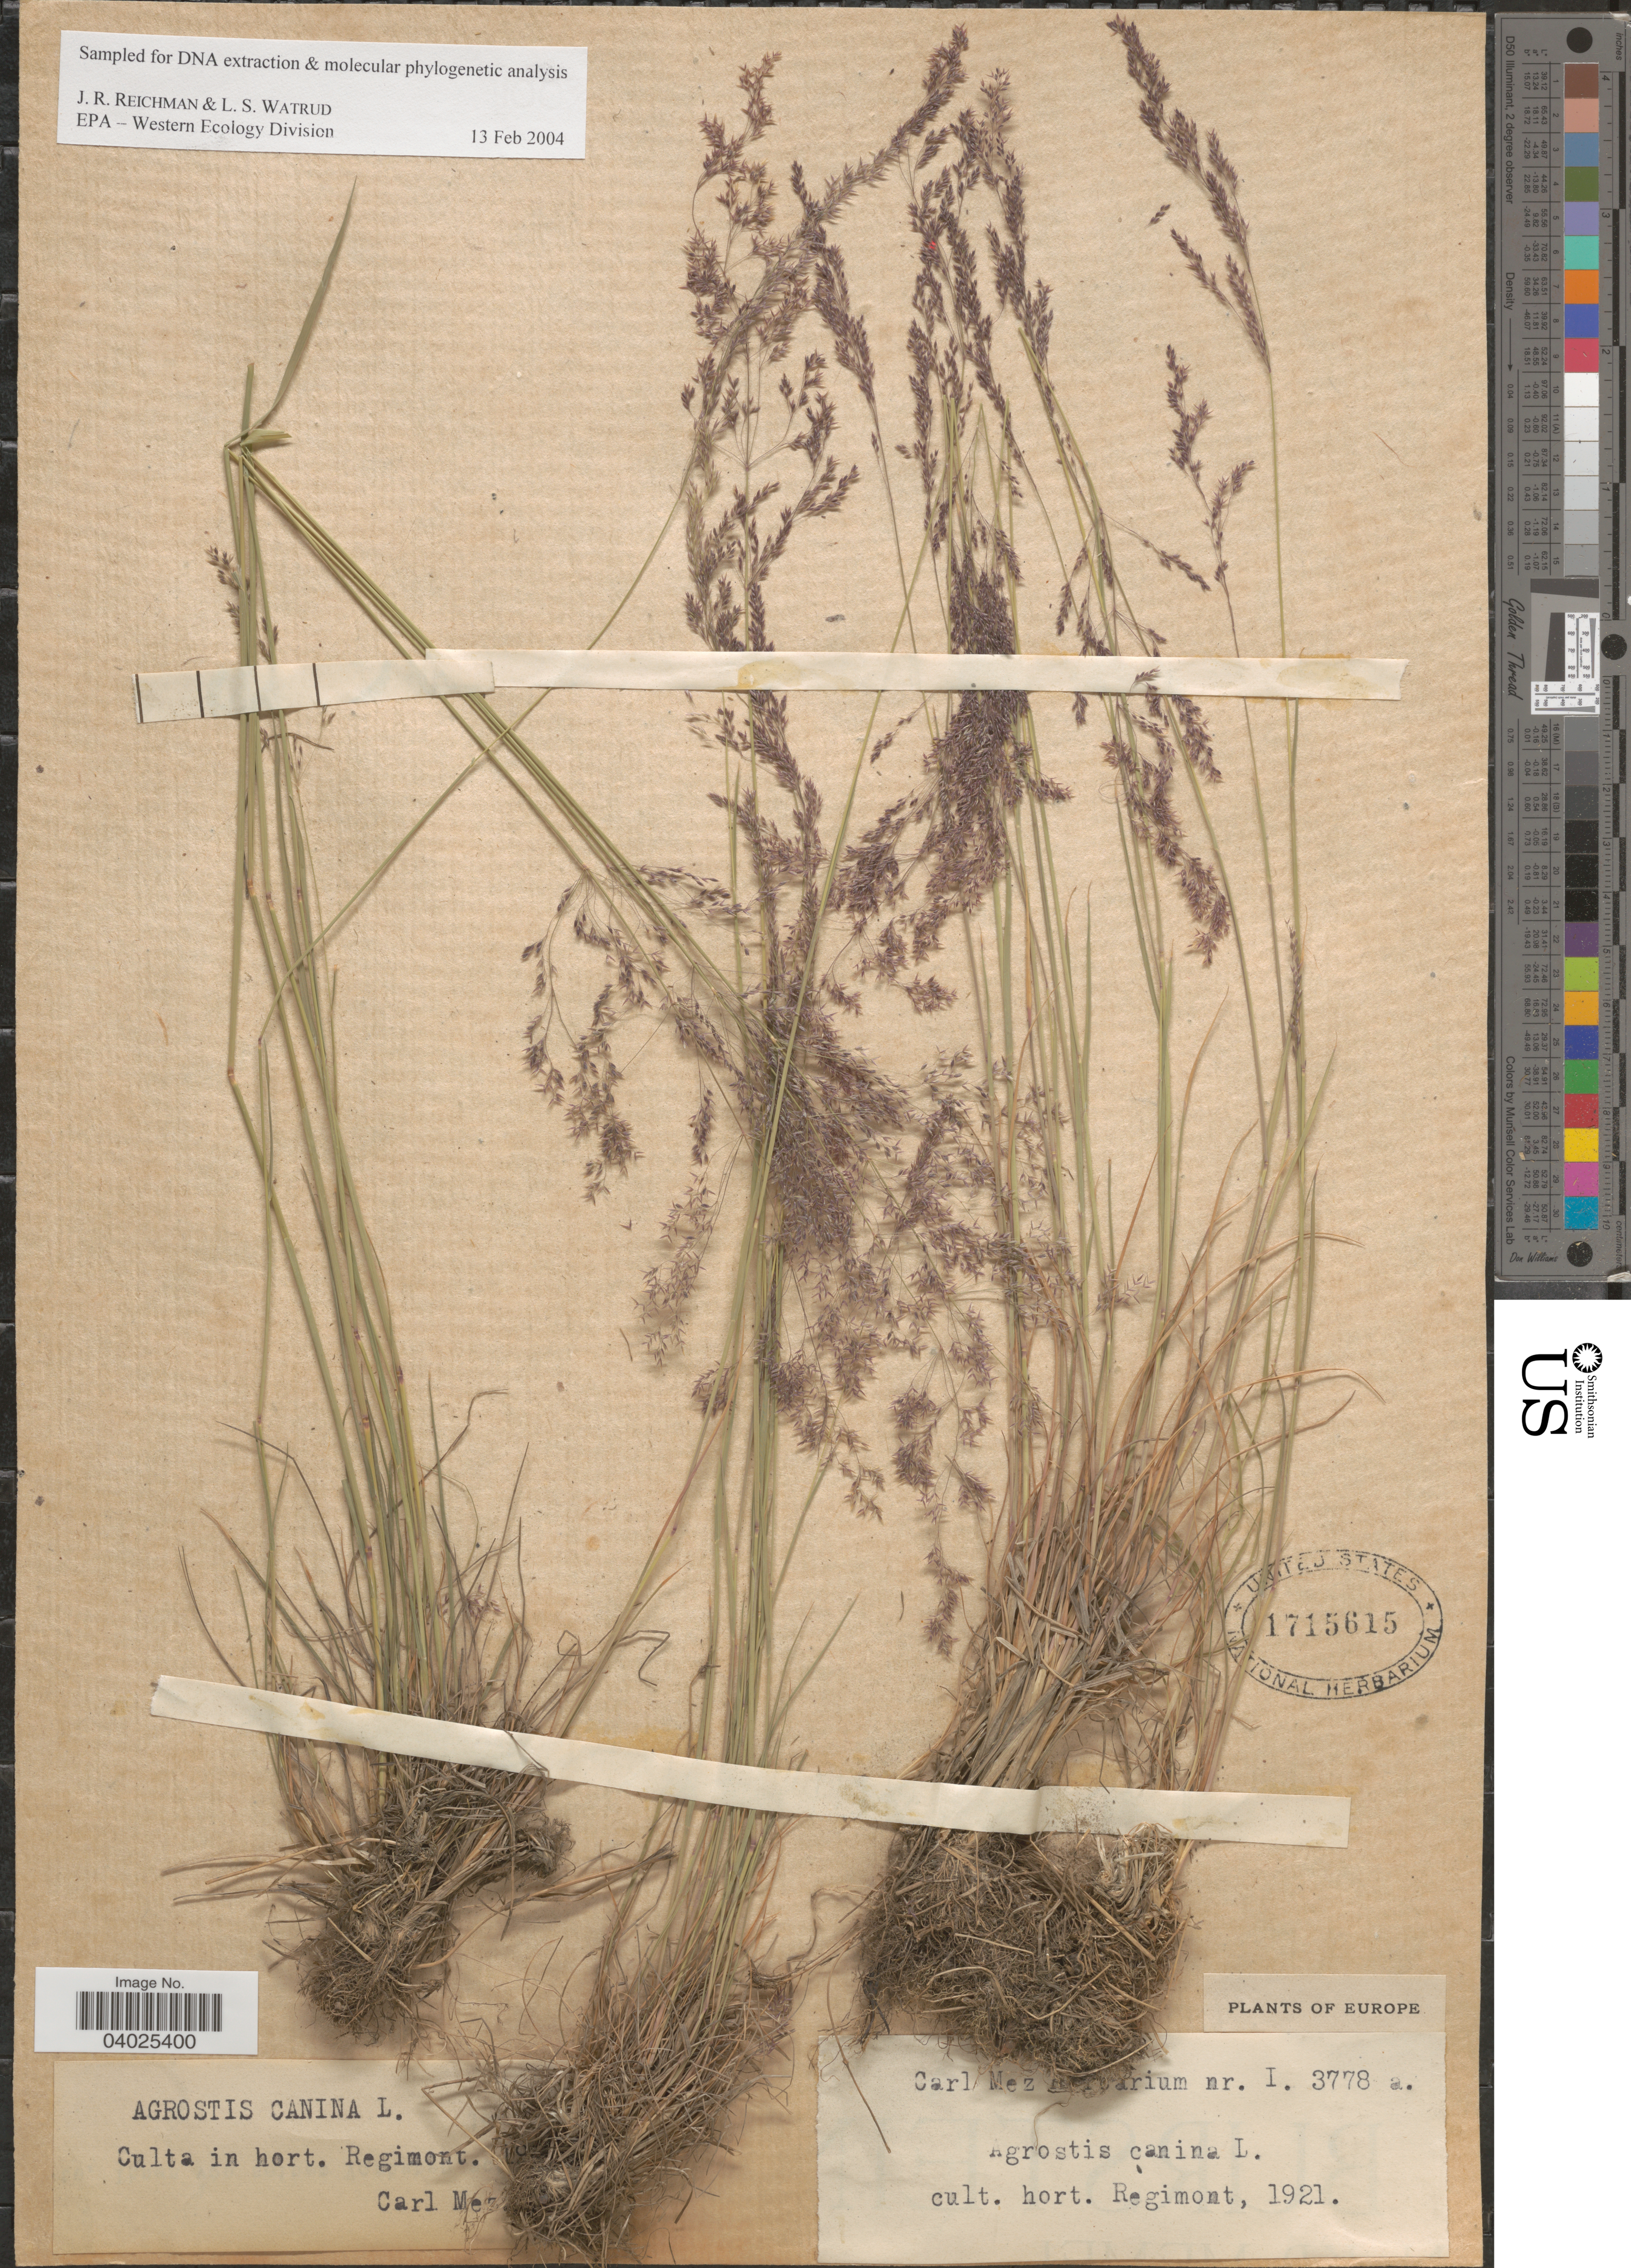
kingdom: Plantae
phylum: Tracheophyta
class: Liliopsida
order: Poales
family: Poaceae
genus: Agrostis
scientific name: Agrostis canina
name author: L.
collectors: Ex herb. Carl Mez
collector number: I. 3778 a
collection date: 1921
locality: Hort. Regimont. Europe.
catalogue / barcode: US 1715615